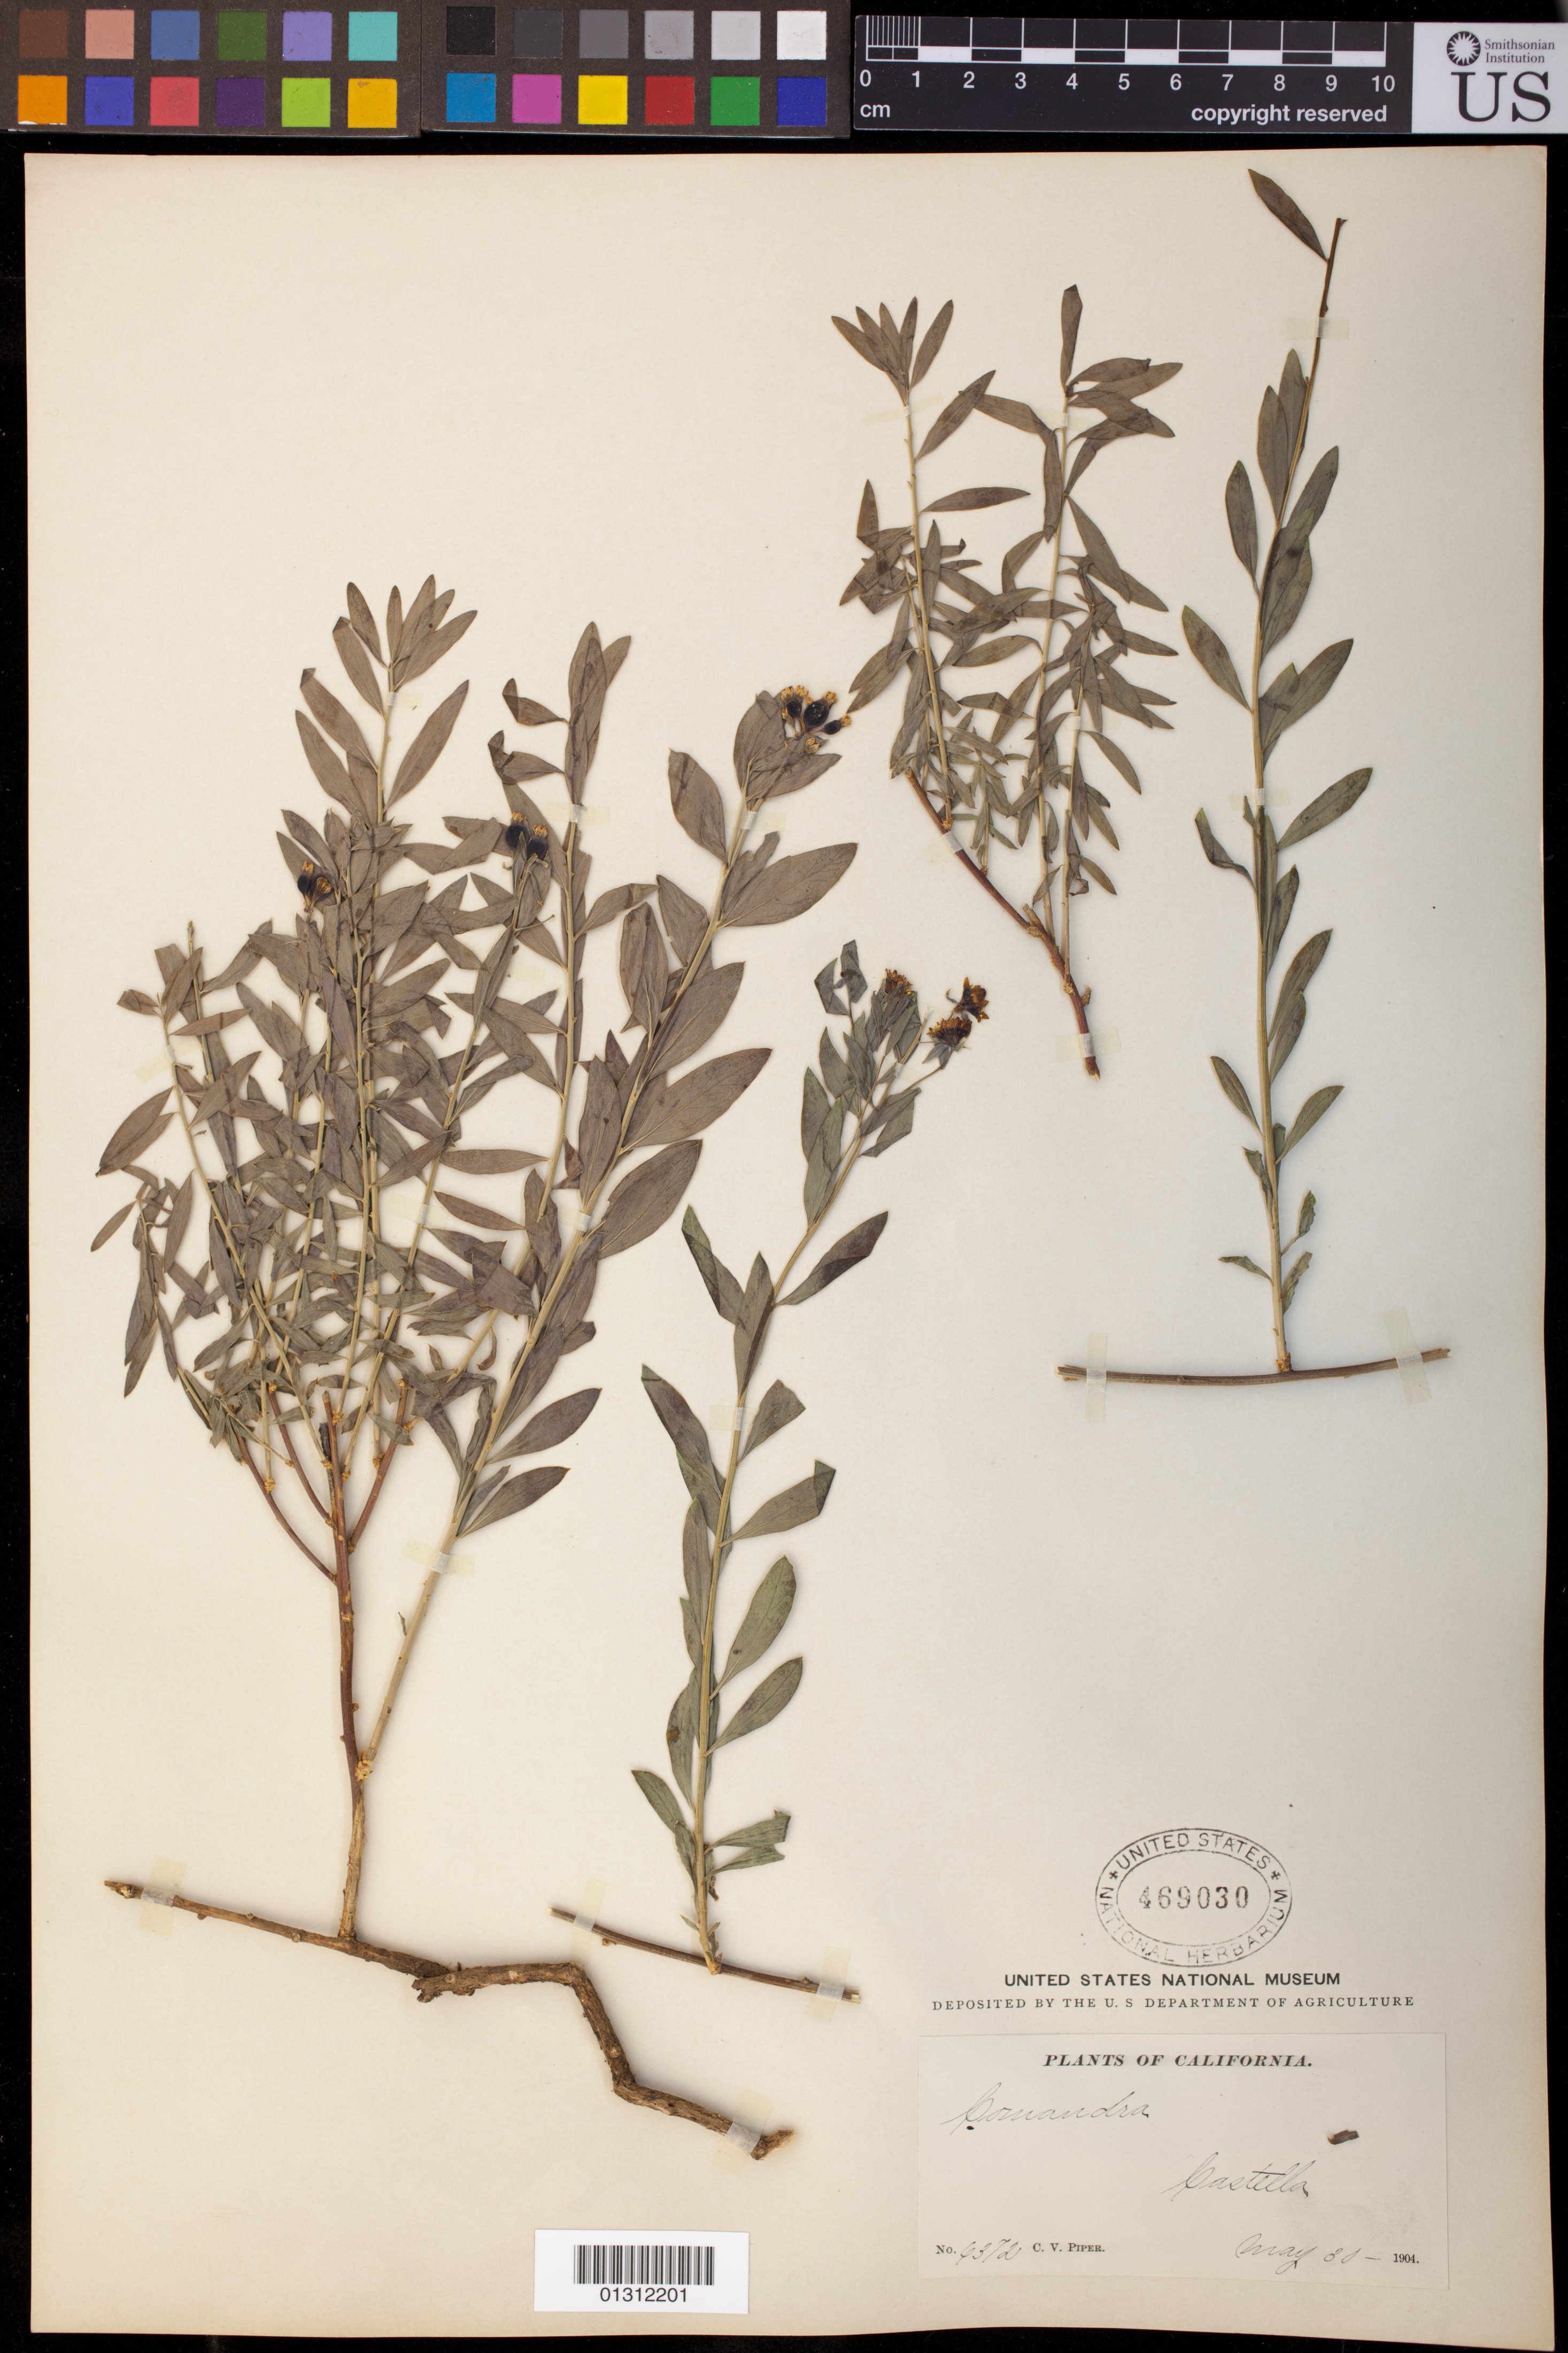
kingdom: Plantae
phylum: Tracheophyta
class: Magnoliopsida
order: Santalales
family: Comandraceae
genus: Comandra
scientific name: Comandra umbellata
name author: (L.) Nutt.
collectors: C. V. Piper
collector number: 6372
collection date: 1904-05-30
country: United States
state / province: California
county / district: Shasta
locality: Castella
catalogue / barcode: US 469030